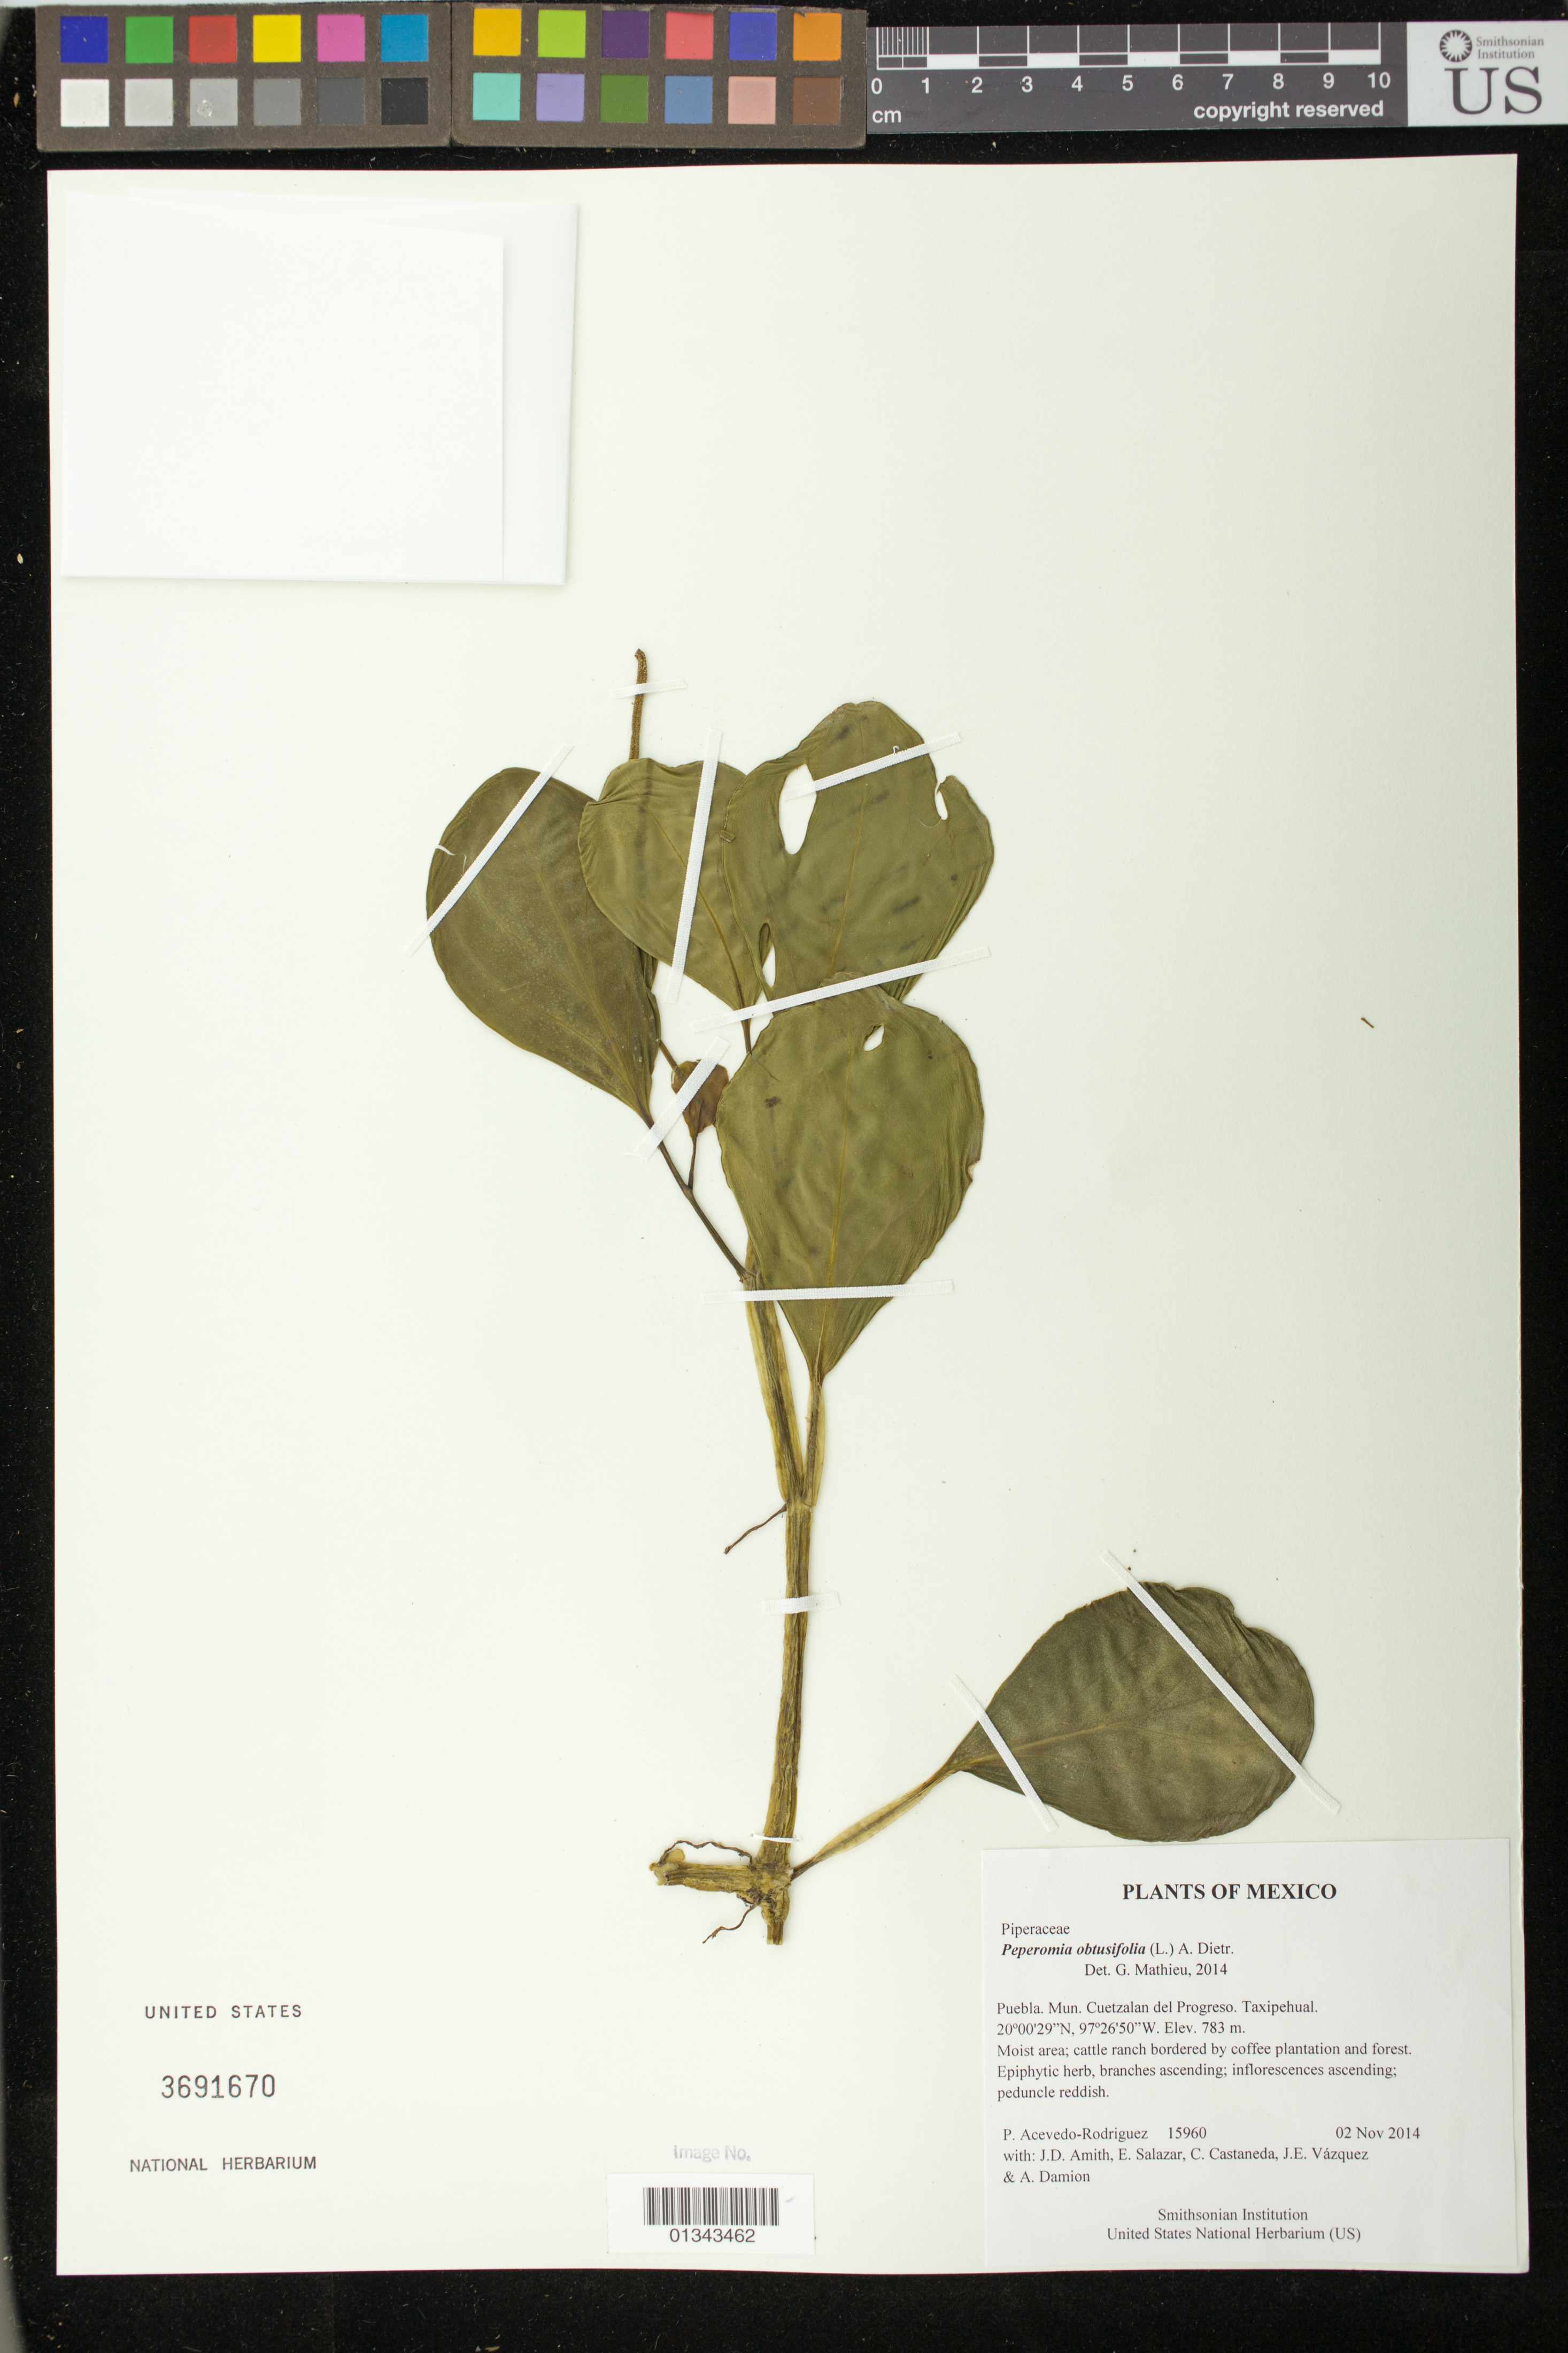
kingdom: Plantae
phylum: Tracheophyta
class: Magnoliopsida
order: Piperales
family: Piperaceae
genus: Peperomia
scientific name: Peperomia obtusifolia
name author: (L.) A. Dietr.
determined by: Mathieu, Guido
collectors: P. Acevedo-Rodr., J. D. Amith, E. Salazar, C. Castaneda, J. E. Vázquez & A. Damion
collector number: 15960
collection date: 2014-11-02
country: Mexico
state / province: Puebla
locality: Mun. Cuetzalan del Progreso. Taxipehual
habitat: Moist area; cattle ranch bordered with coffee plant. and forest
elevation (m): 783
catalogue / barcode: US 3691670